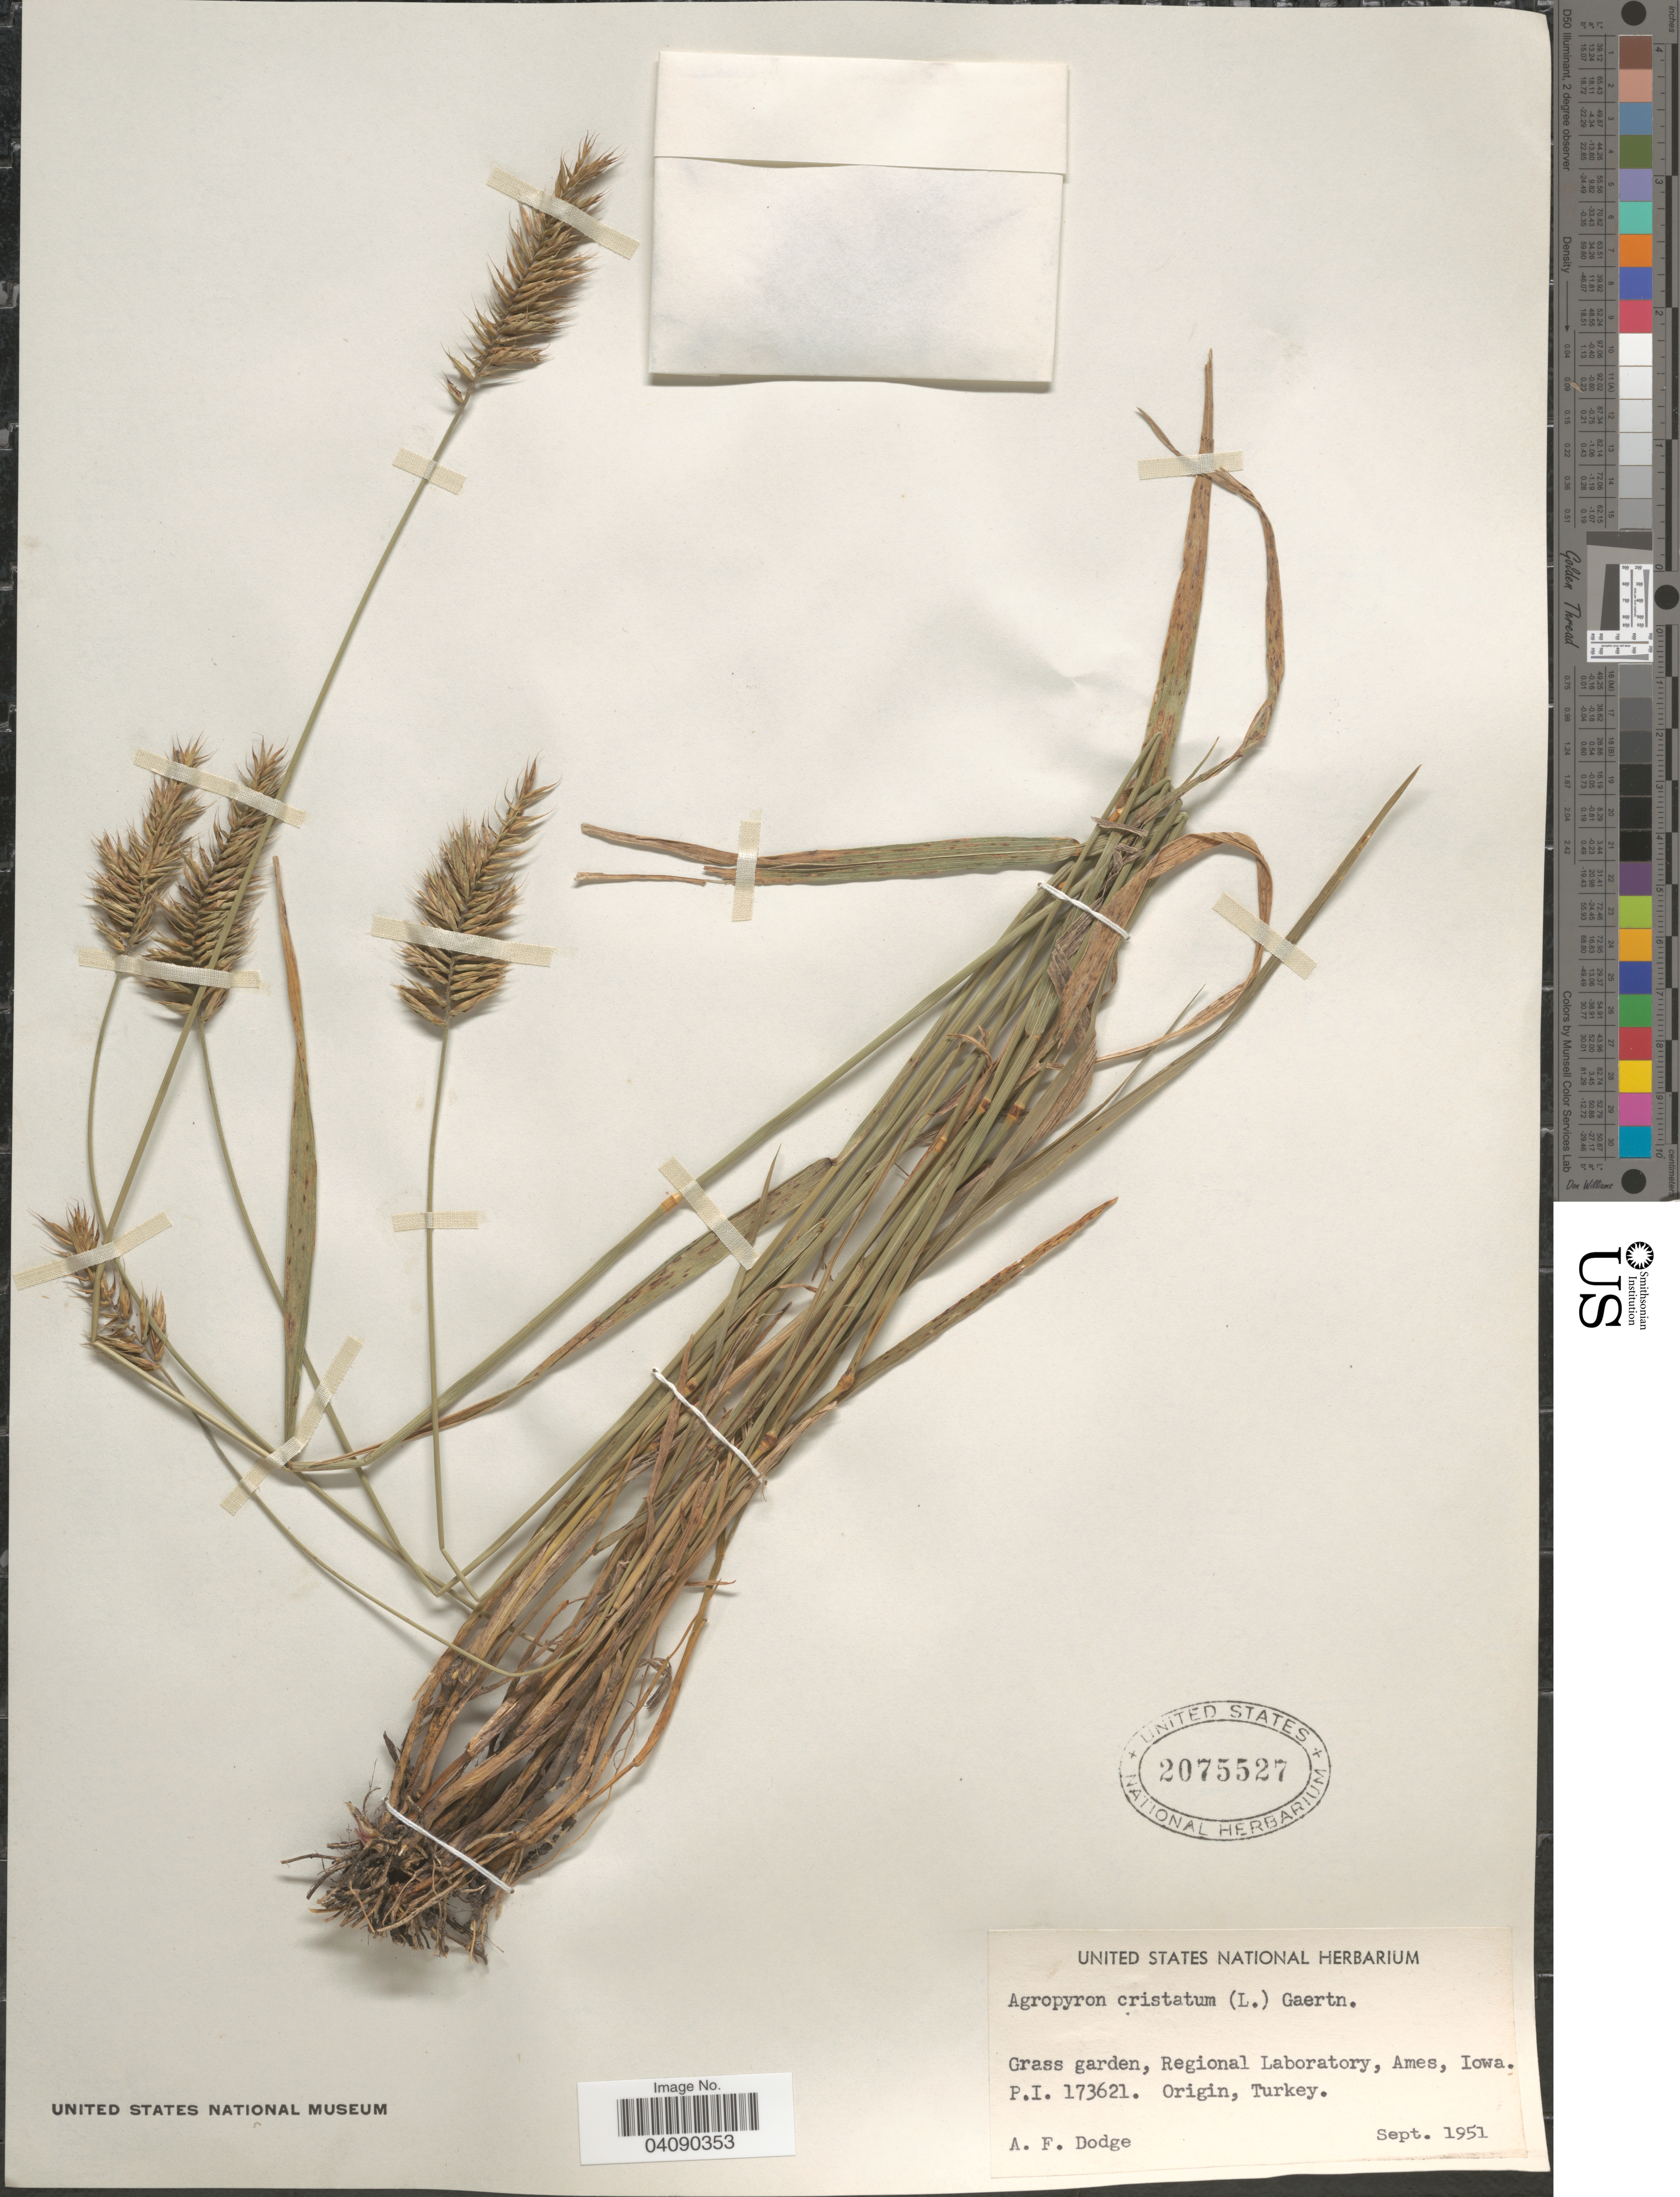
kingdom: Plantae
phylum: Tracheophyta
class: Liliopsida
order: Poales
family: Poaceae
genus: Agropyron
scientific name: Agropyron cristatum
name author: (L.) Gaertn.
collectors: A. Dodge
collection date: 1951-09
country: United States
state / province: Iowa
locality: Grass garden, Regional Laboratory, Ames.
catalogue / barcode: US 2075527